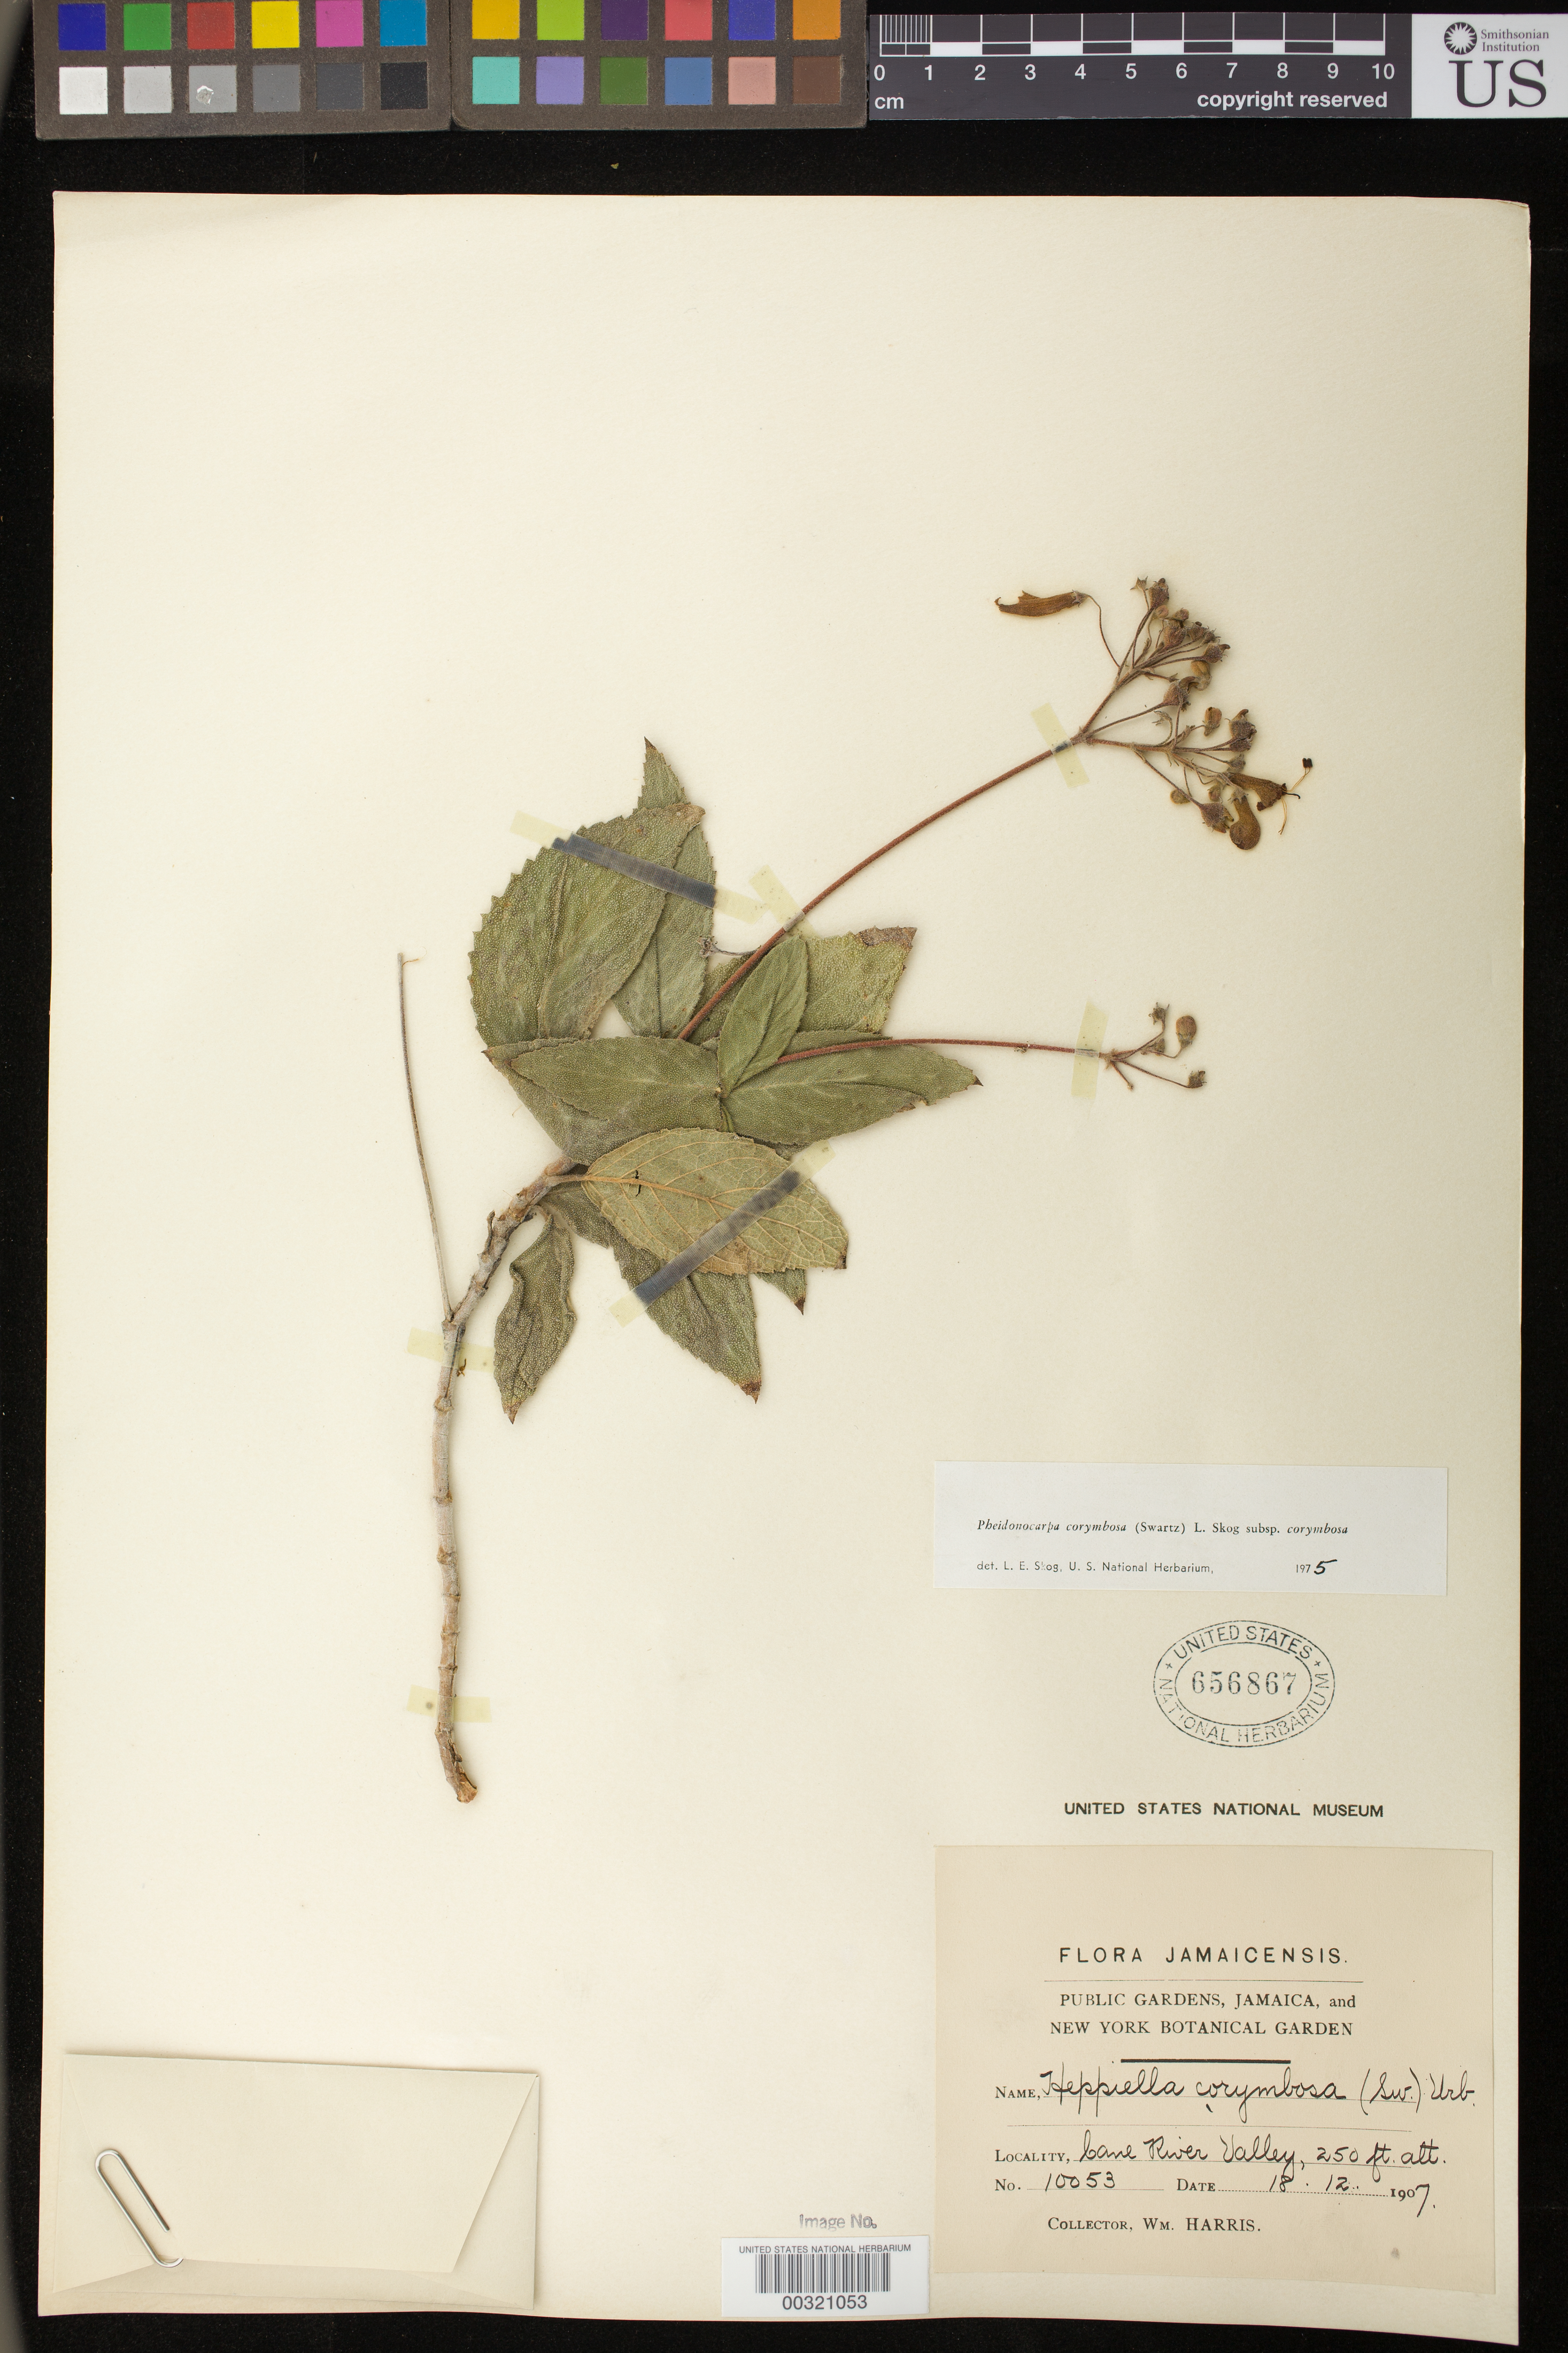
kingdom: Plantae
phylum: Tracheophyta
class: Magnoliopsida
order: Lamiales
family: Gesneriaceae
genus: Pheidonocarpa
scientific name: Pheidonocarpa corymbosa subsp. corymbosa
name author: (Sw.) L.E. Skog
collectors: W. Harris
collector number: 10053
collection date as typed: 18 Dec 1907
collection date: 1907-12-18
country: Jamaica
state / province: Saint Andrew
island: Jamaica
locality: Cane River valley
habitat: Growing in crevices of precipitous limestone cliffs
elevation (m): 76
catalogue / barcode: US 656867